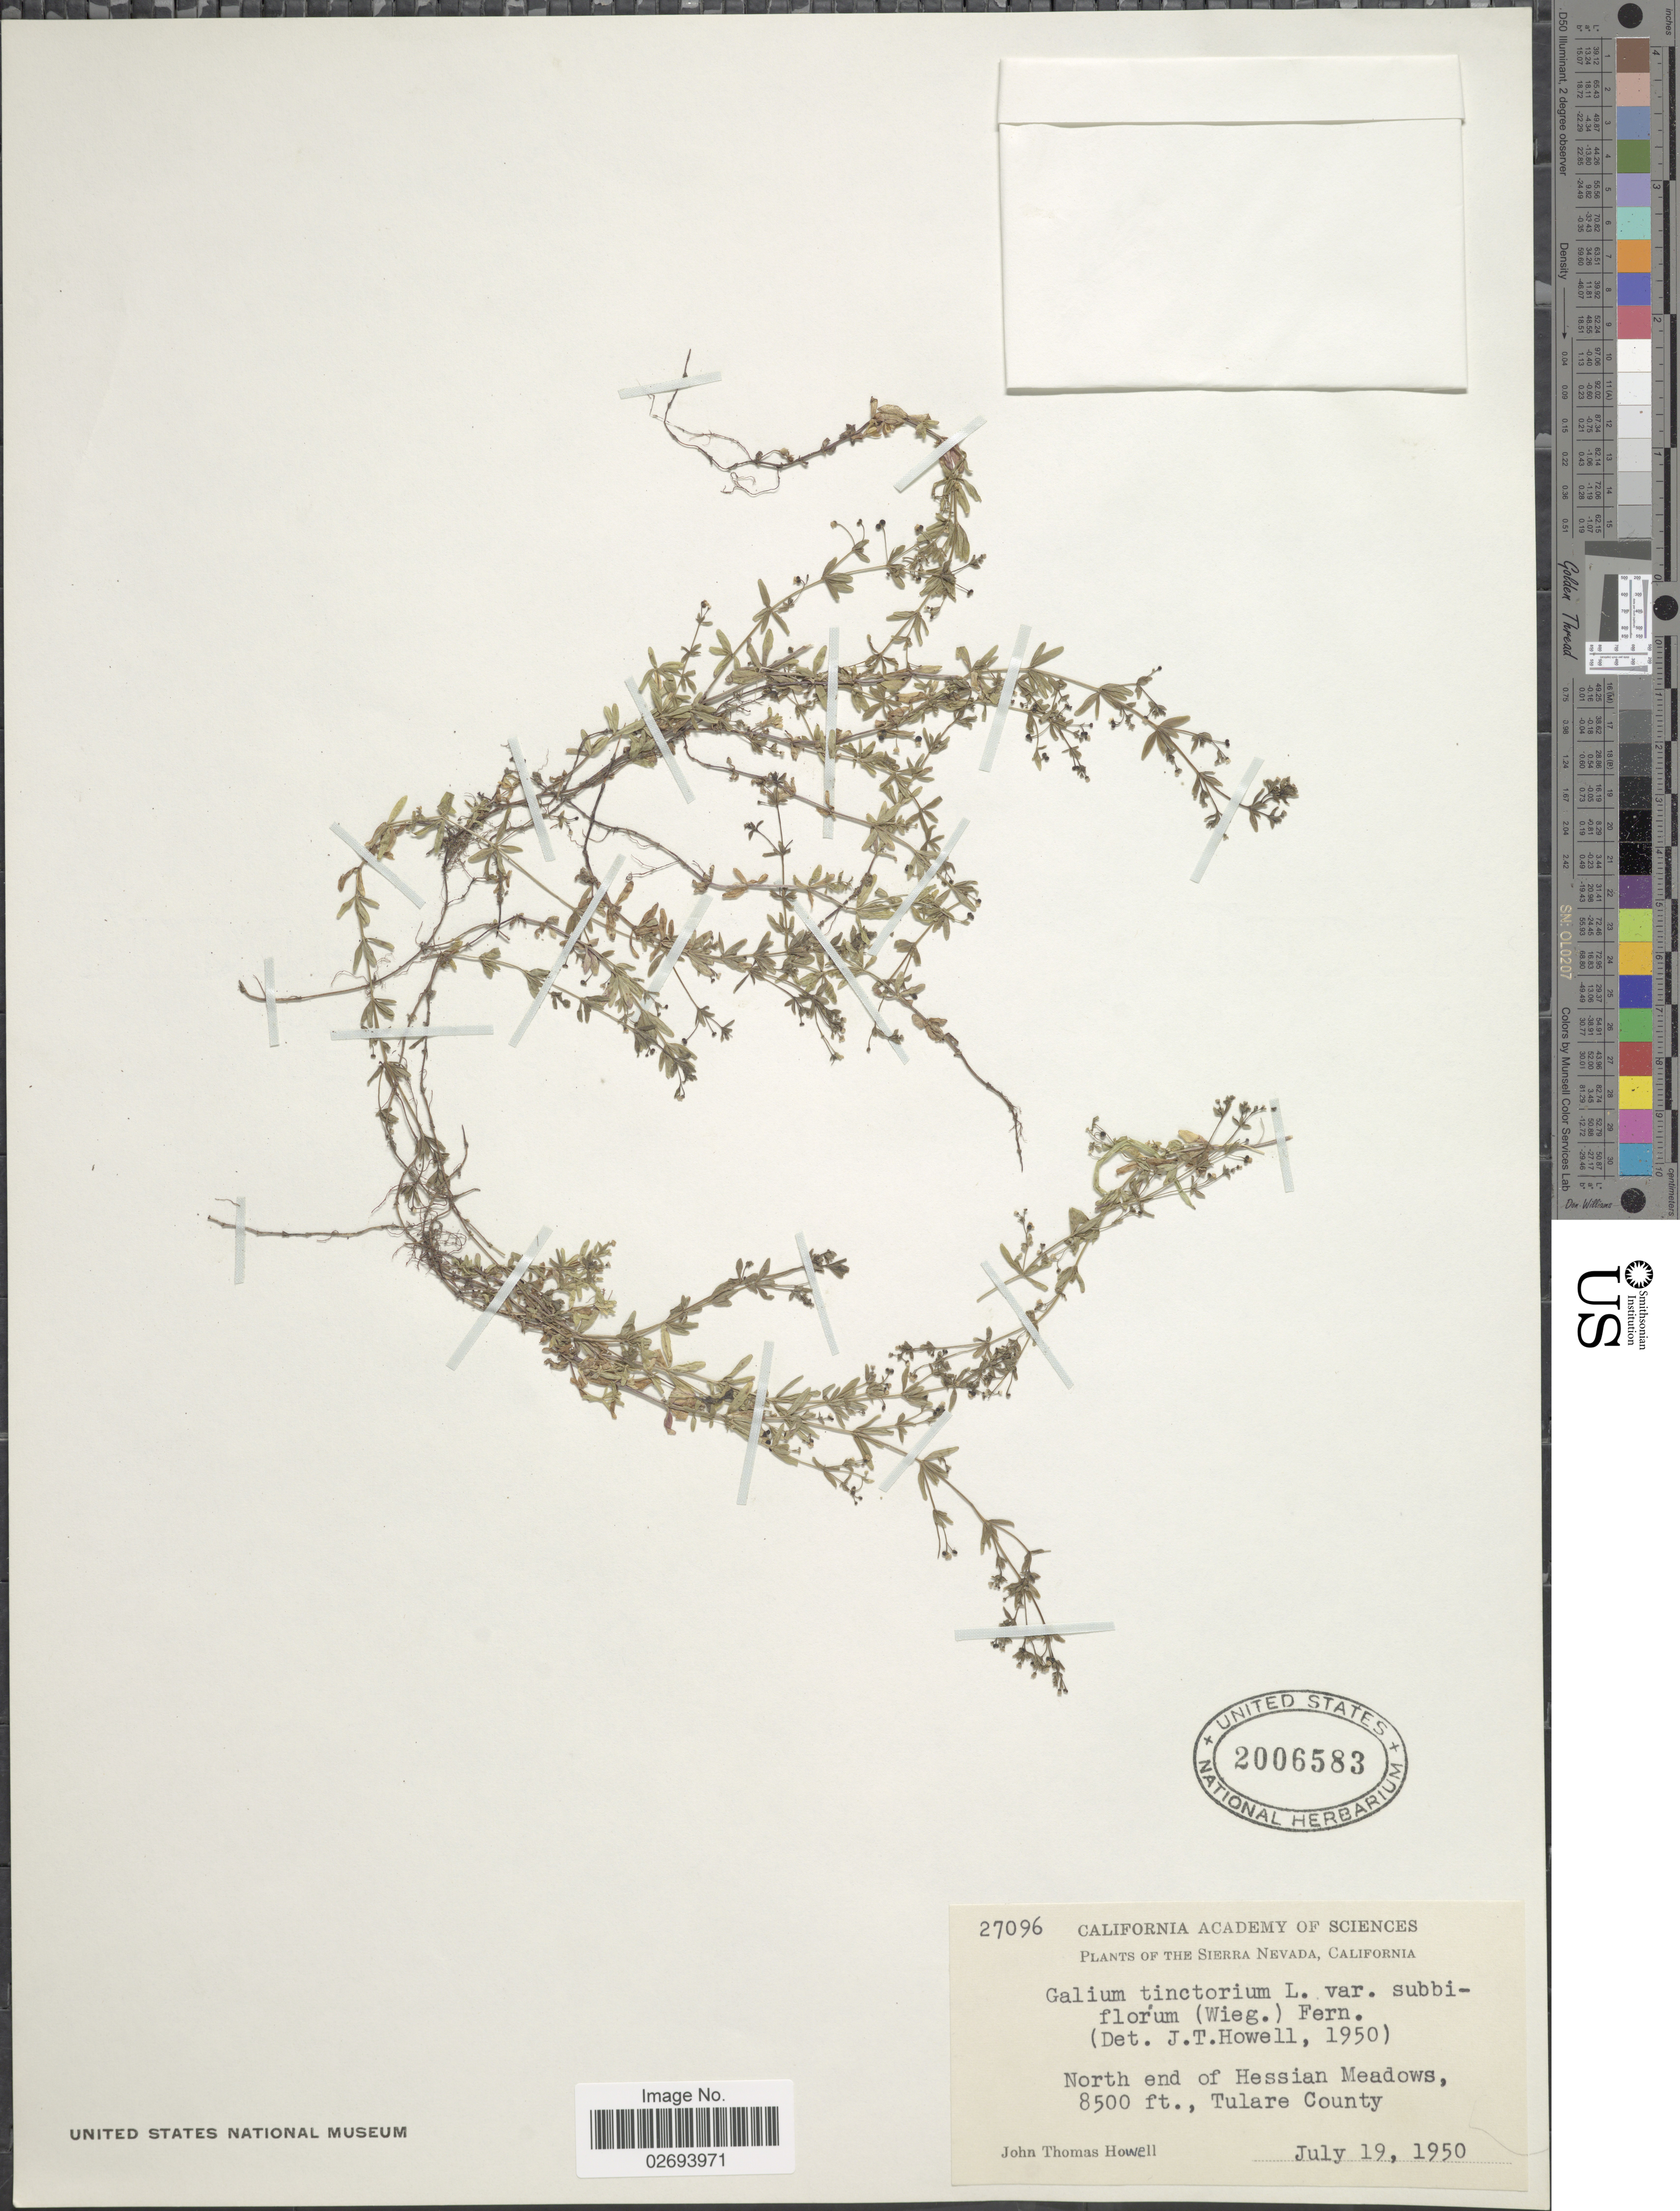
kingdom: Plantae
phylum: Tracheophyta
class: Magnoliopsida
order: Gentianales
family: Rubiaceae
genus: Galium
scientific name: Galium tinctorium var. subbiflorum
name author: (Wiegand) Fernald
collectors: J. T. Howell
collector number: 27096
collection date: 1950-07-19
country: United States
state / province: California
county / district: Tulare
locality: Sierra Nevada. North end of Hessian Meadows, Tulare County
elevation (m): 2591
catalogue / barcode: US 2006583